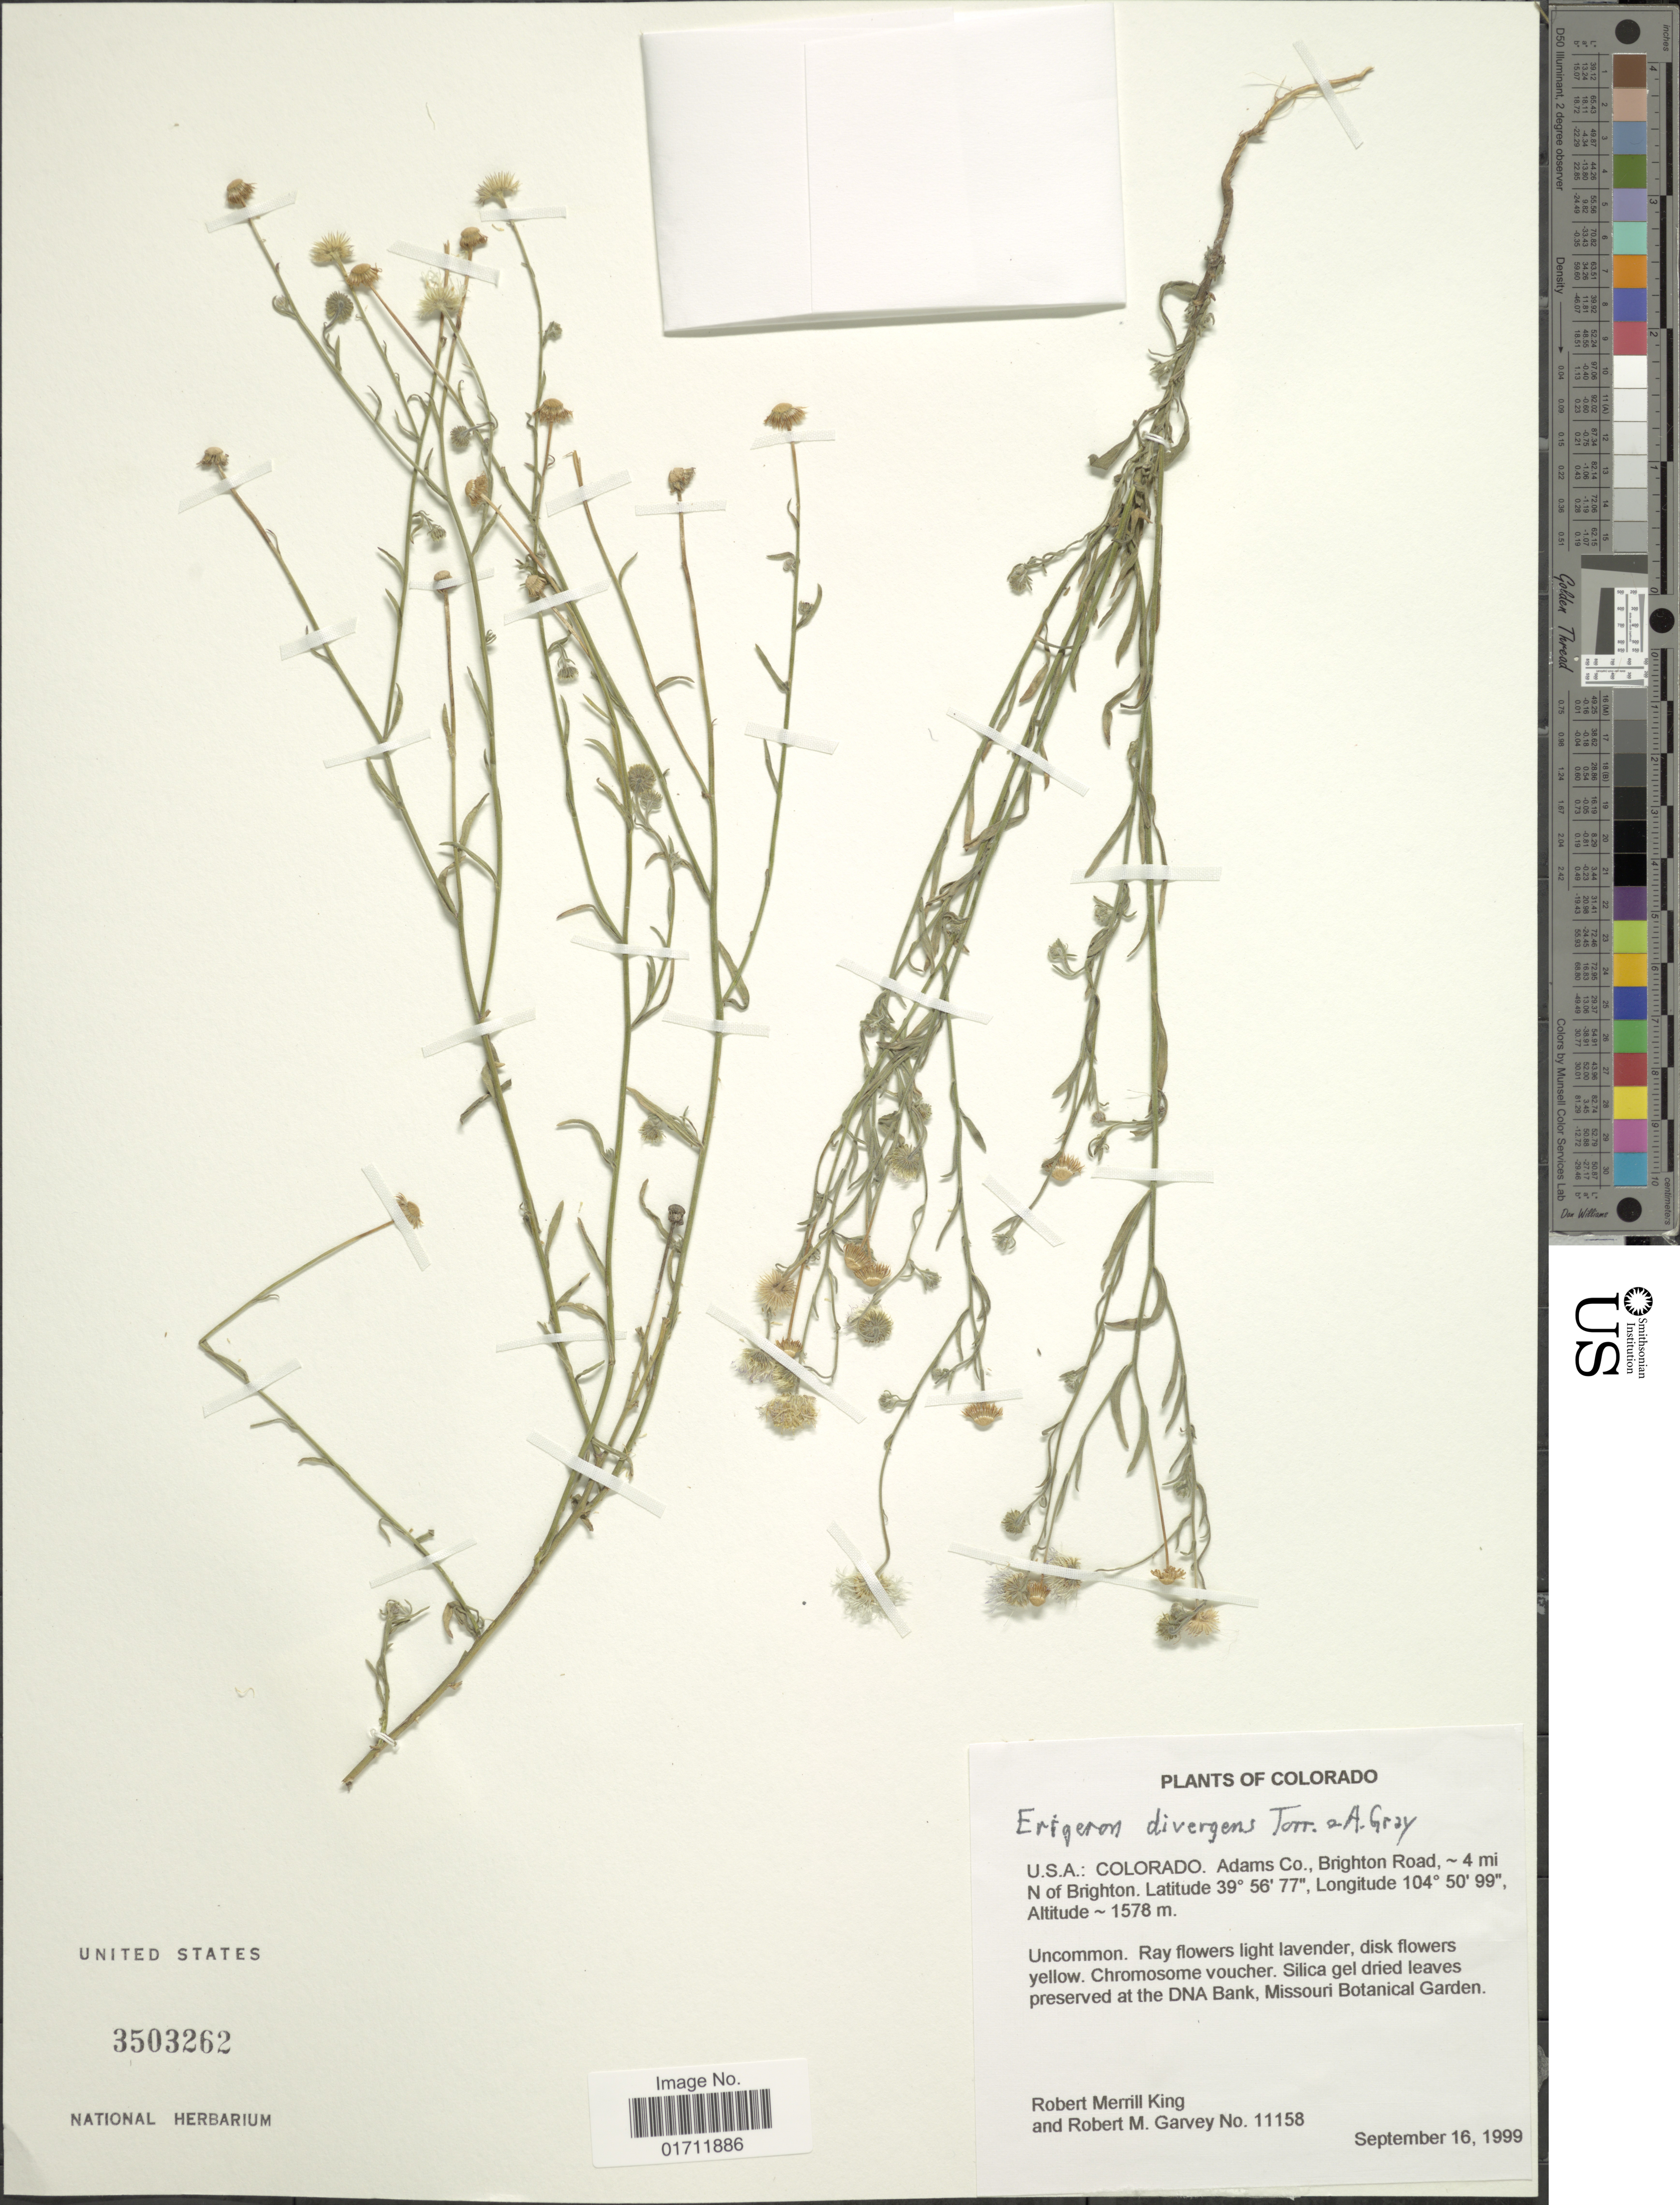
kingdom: Plantae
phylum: Tracheophyta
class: Magnoliopsida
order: Asterales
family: Asteraceae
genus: Erigeron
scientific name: Erigeron divergens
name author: Torr. & A. Gray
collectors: R. M. King & R. Garvey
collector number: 11158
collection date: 1999-09-16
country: United States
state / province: Colorado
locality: Colorado. Adams Co., Brighton Road 4 mi N of Brighton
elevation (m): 1578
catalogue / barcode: US 3503262